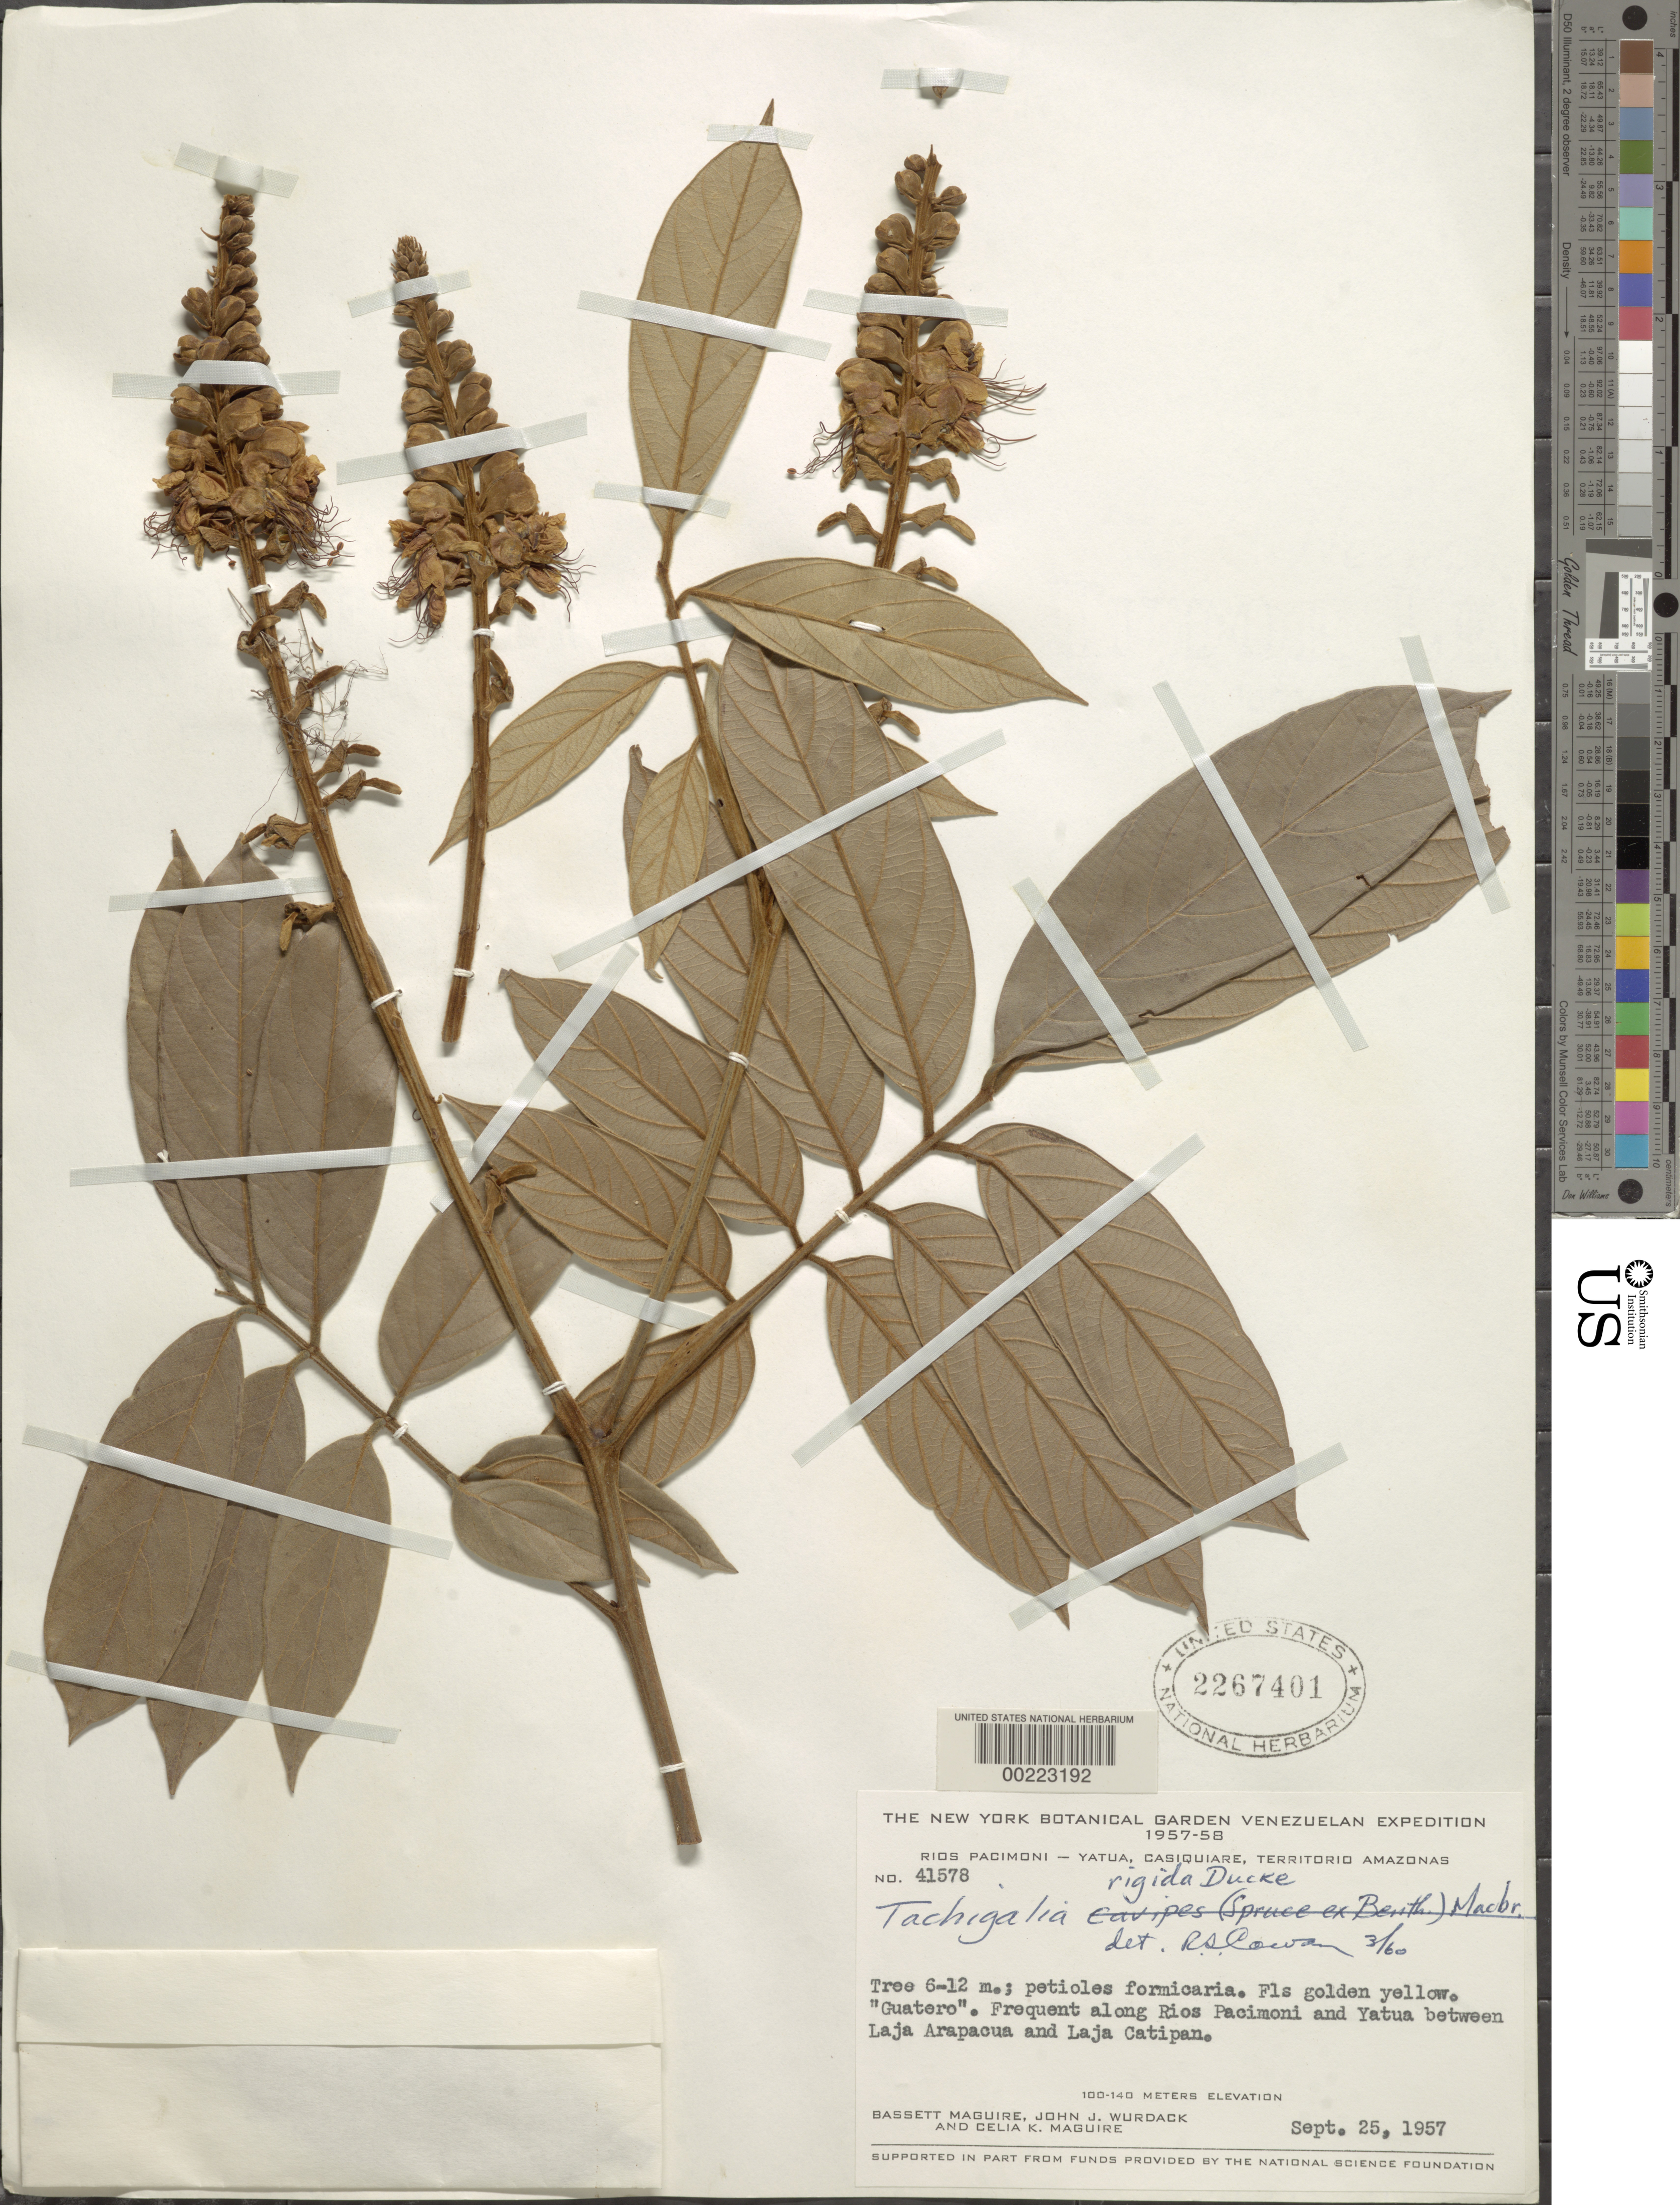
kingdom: Plantae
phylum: Tracheophyta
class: Magnoliopsida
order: Fabales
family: Fabaceae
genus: Tachigali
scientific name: Tachigali rigida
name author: Ducke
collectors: B. Maguire, J. J. Wurdack & C. K. Maguire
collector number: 41578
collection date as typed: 25 Sep 1957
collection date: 1957-09-25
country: Venezuela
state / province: Amazonas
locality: Along rios pacimoni and yatua between laja arapacua and laja catipan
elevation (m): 100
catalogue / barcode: US 2267401